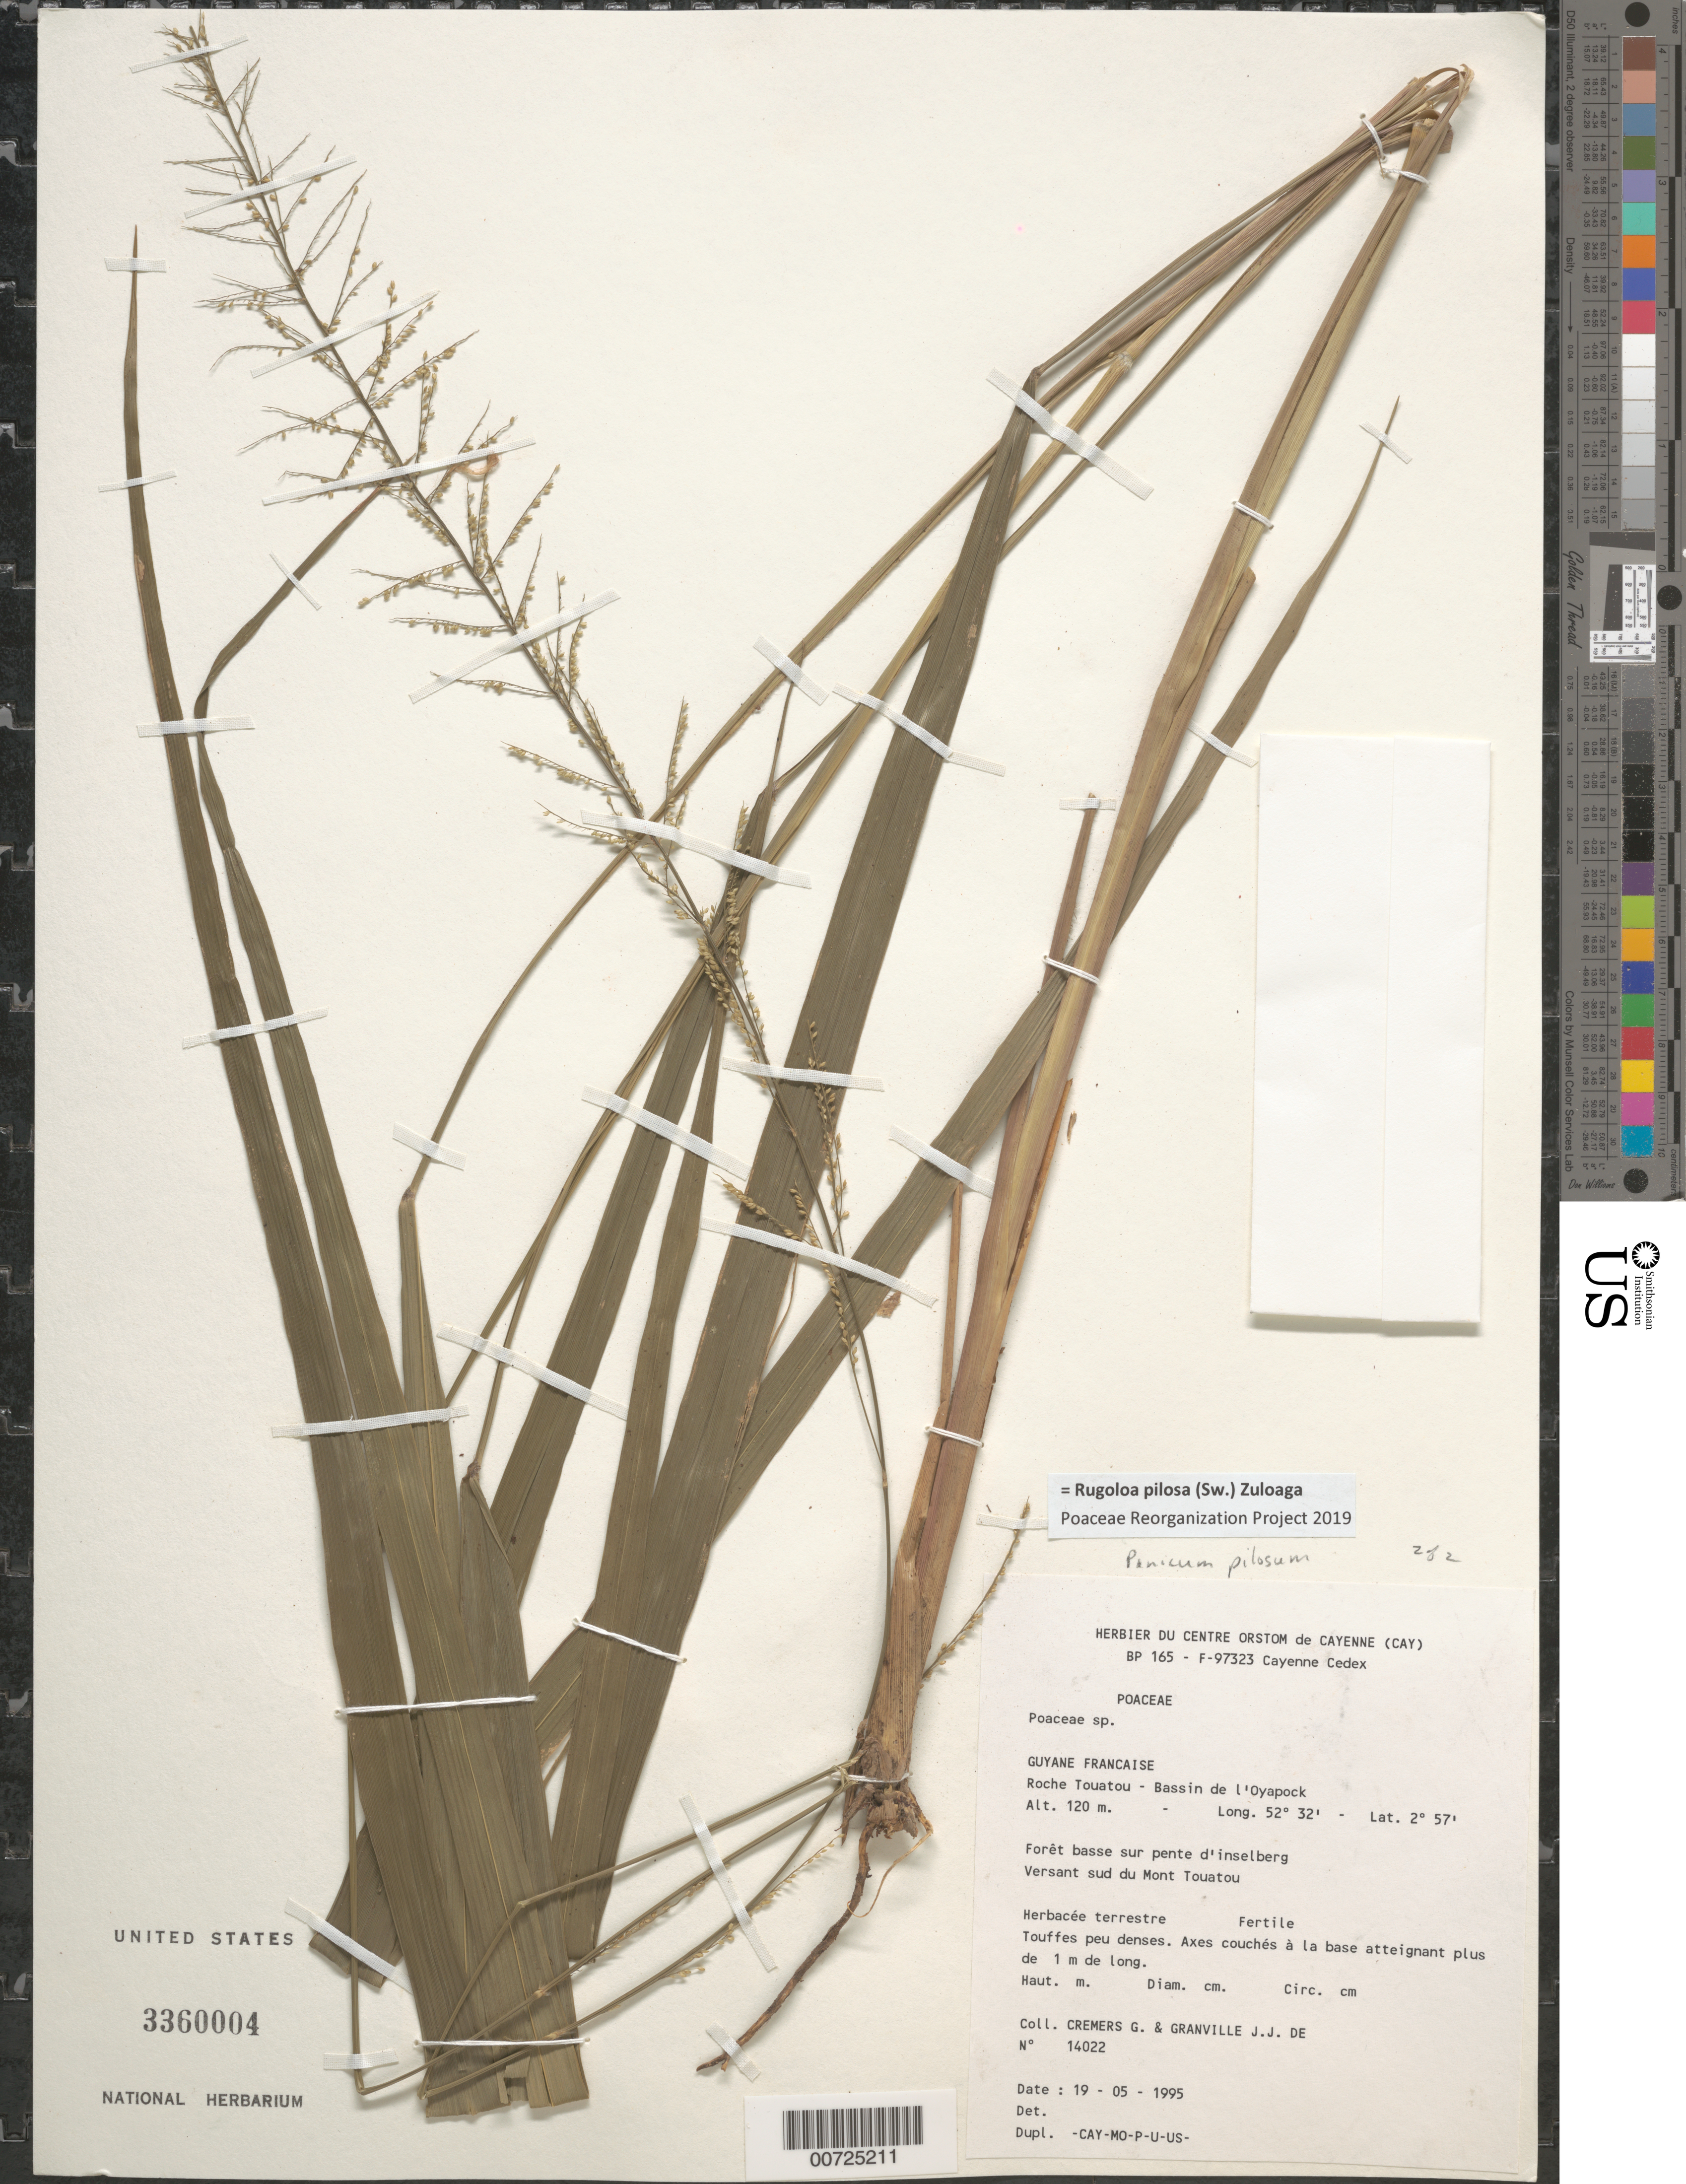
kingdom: Plantae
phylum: Tracheophyta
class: Liliopsida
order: Poales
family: Poaceae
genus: Rugoloa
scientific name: Rugoloa pilosa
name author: (Sw.) Zuloaga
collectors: G. Cremers & J.-J. de Granville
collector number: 14022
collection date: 1995-05-19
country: French Guiana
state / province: Cayenne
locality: Guyane Francaise. Roche Touatou - Bassin de l'Oyapock. Forêt basse sur pente d'inselberg. Versant sud du Mont Touatou.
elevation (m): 120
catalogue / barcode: US 3360004